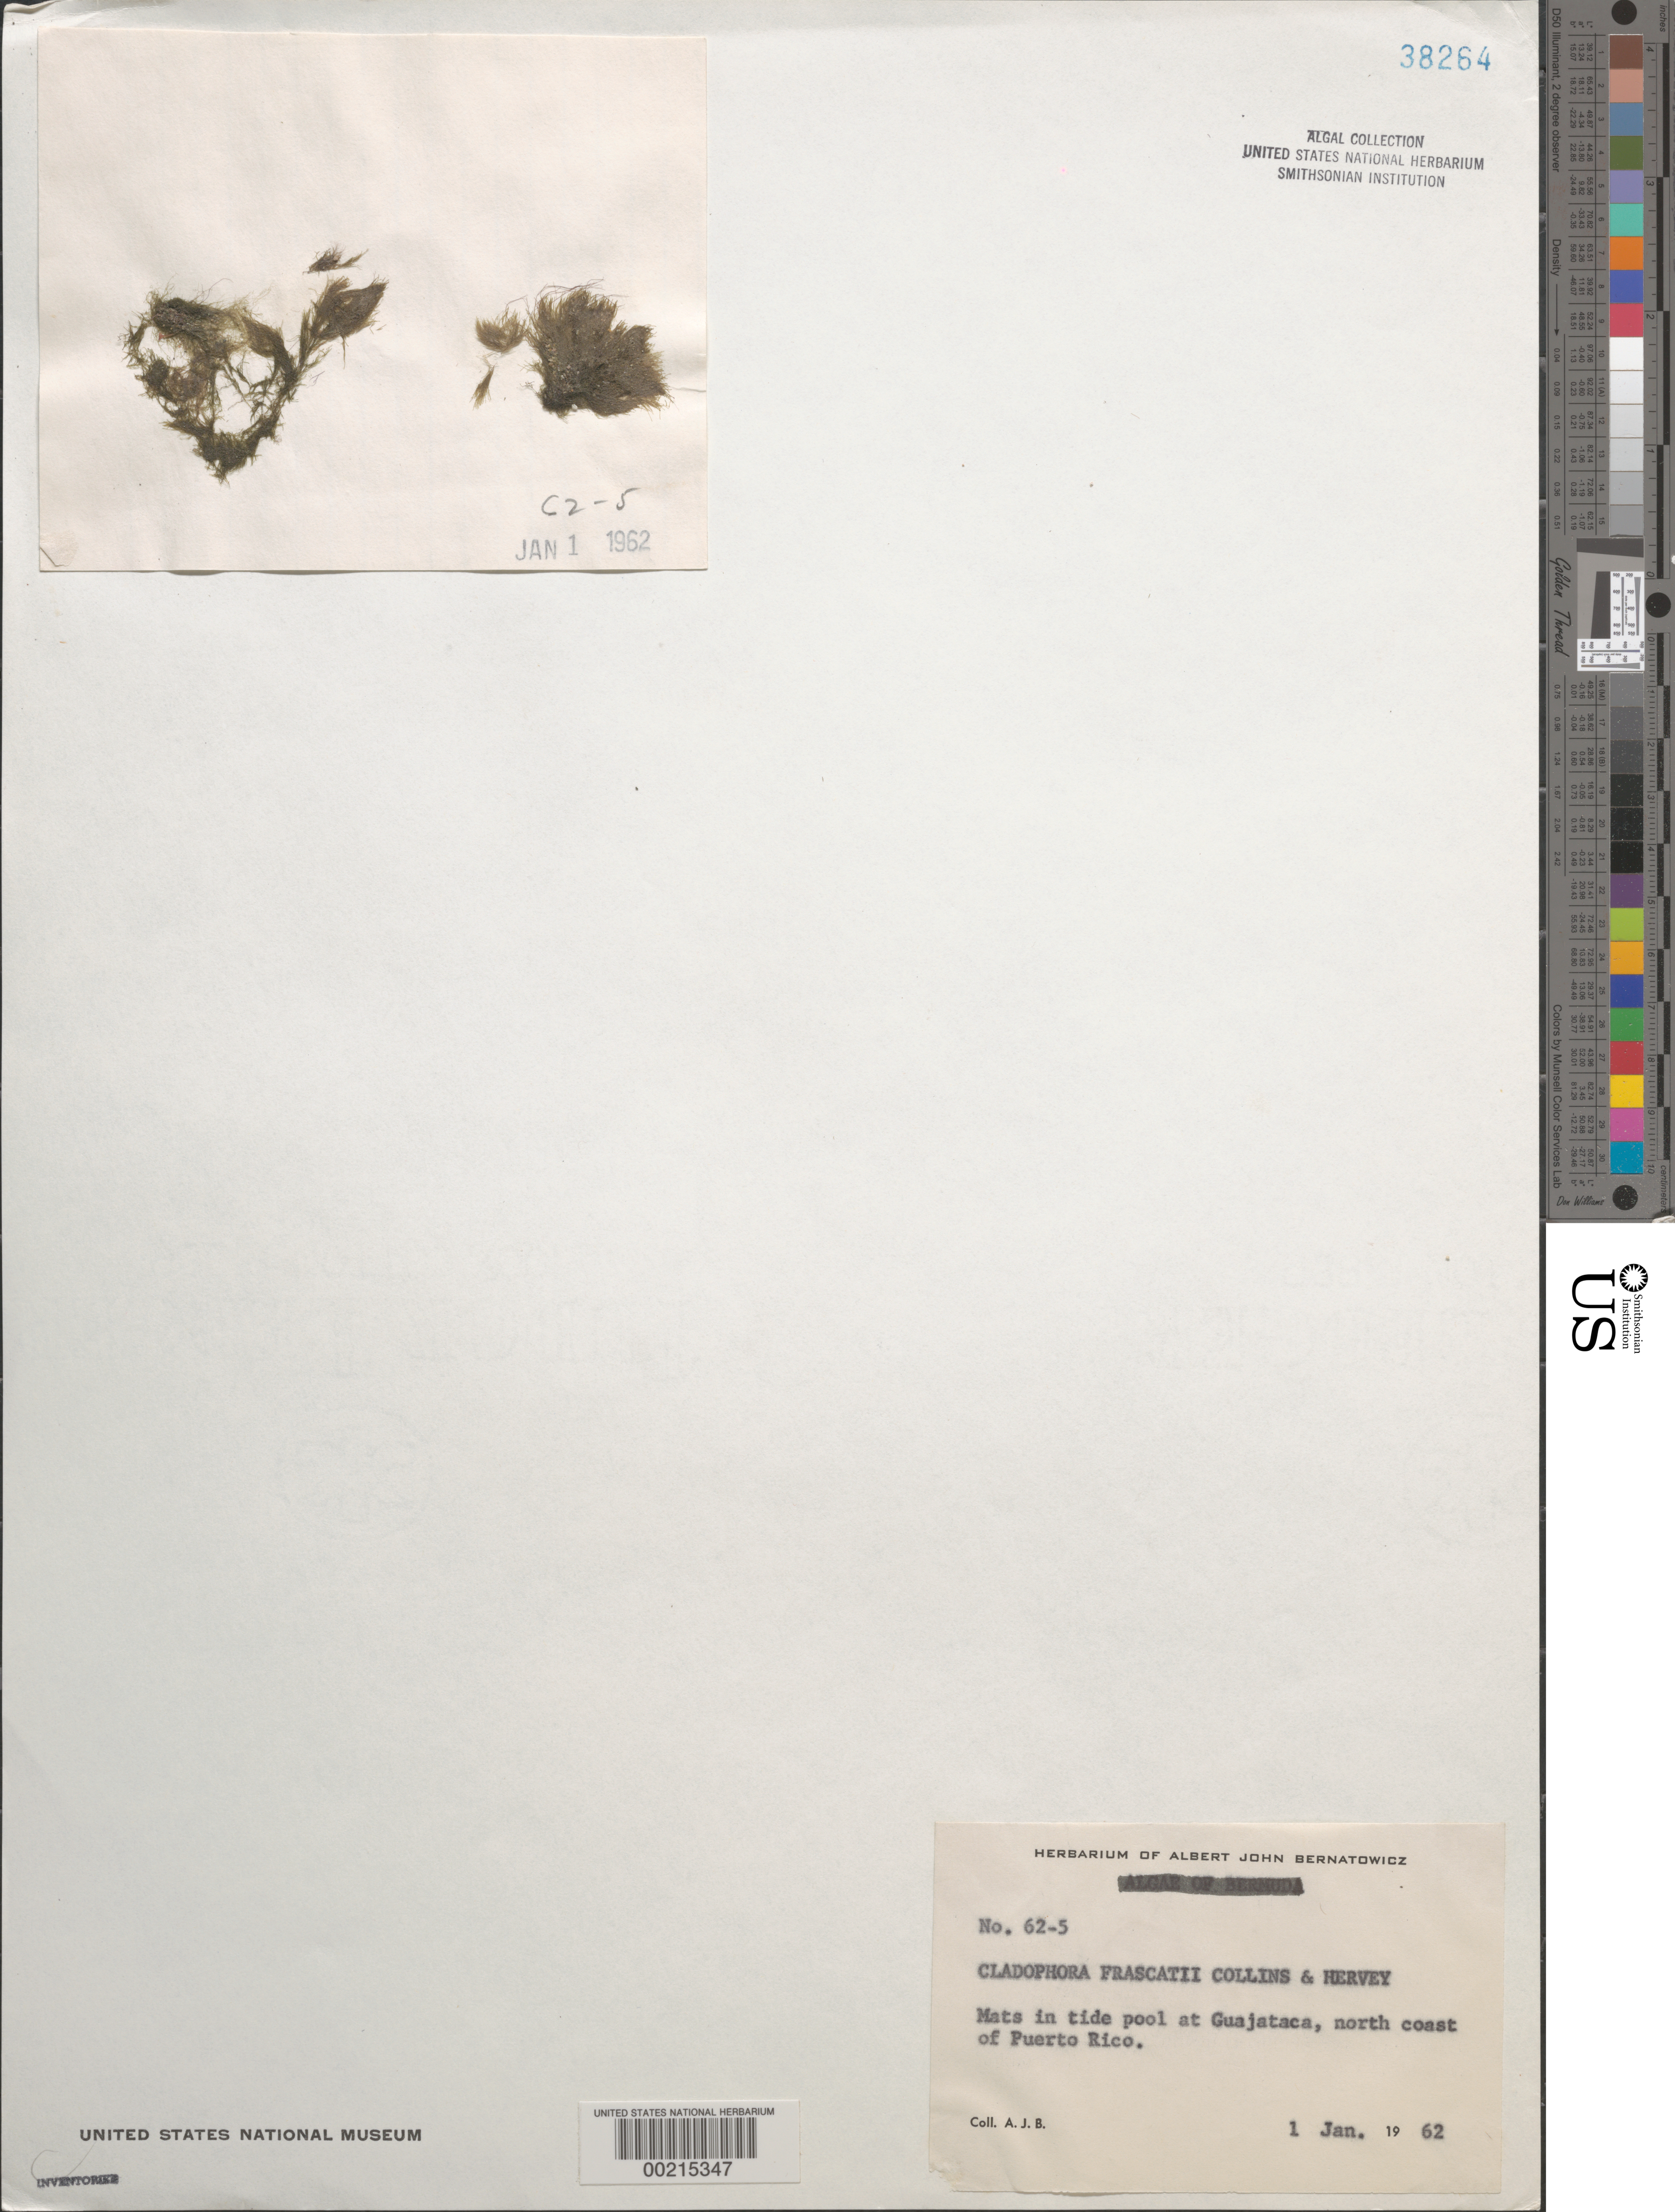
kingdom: Plantae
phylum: Chlorophyta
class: Ulvophyceae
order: Cladophorales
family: Cladophoraceae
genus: Cladophora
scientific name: Cladophora liebetruthii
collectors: A. Bernatowicz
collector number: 62-5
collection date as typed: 01 Jan 1962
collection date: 1962-01-01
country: Puerto Rico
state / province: Isabela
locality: Guajataca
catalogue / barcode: US 38264